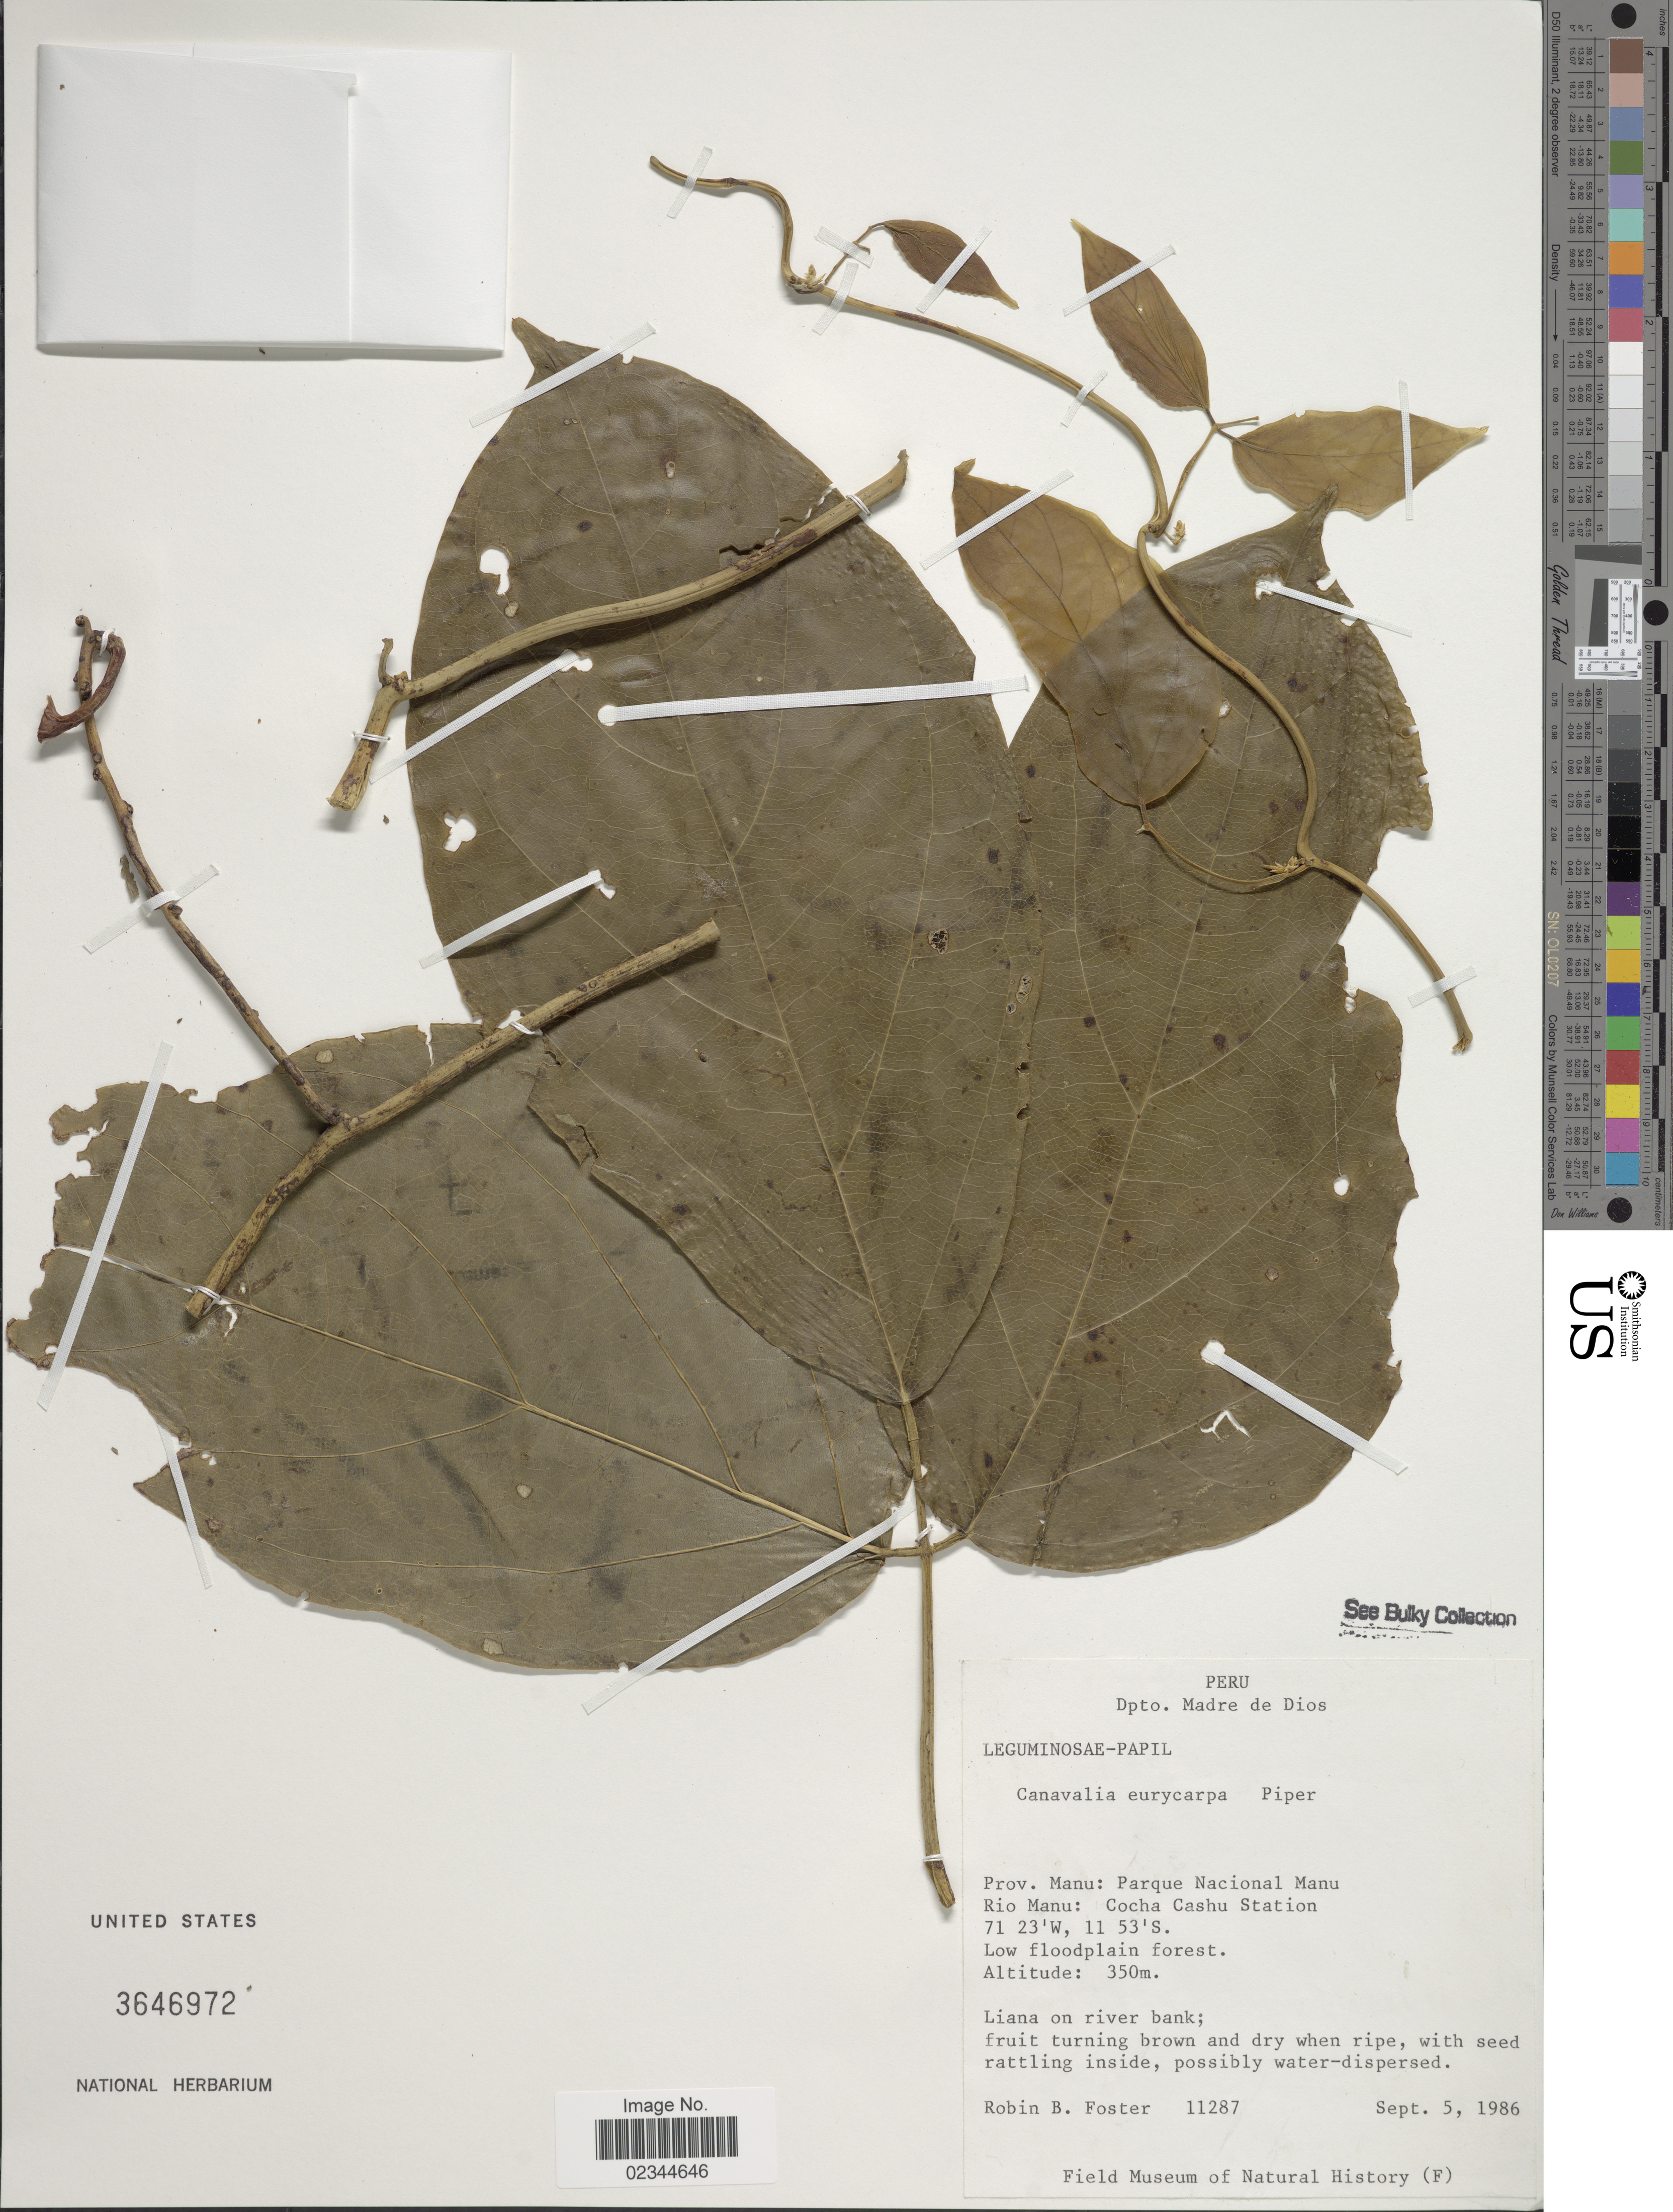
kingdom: Plantae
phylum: Tracheophyta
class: Magnoliopsida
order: Fabales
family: Fabaceae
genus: Canavalia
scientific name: Canavalia eurycarpa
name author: Piper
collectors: R. B. Foster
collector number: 11287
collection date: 1986-09-05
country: Peru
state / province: Madre de Dios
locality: Dpto. Madre de Dios. Prov. Manu: Parque Nacional Manu. Rio Manu: Cocha Cashu Station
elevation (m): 350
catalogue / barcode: US 3646972